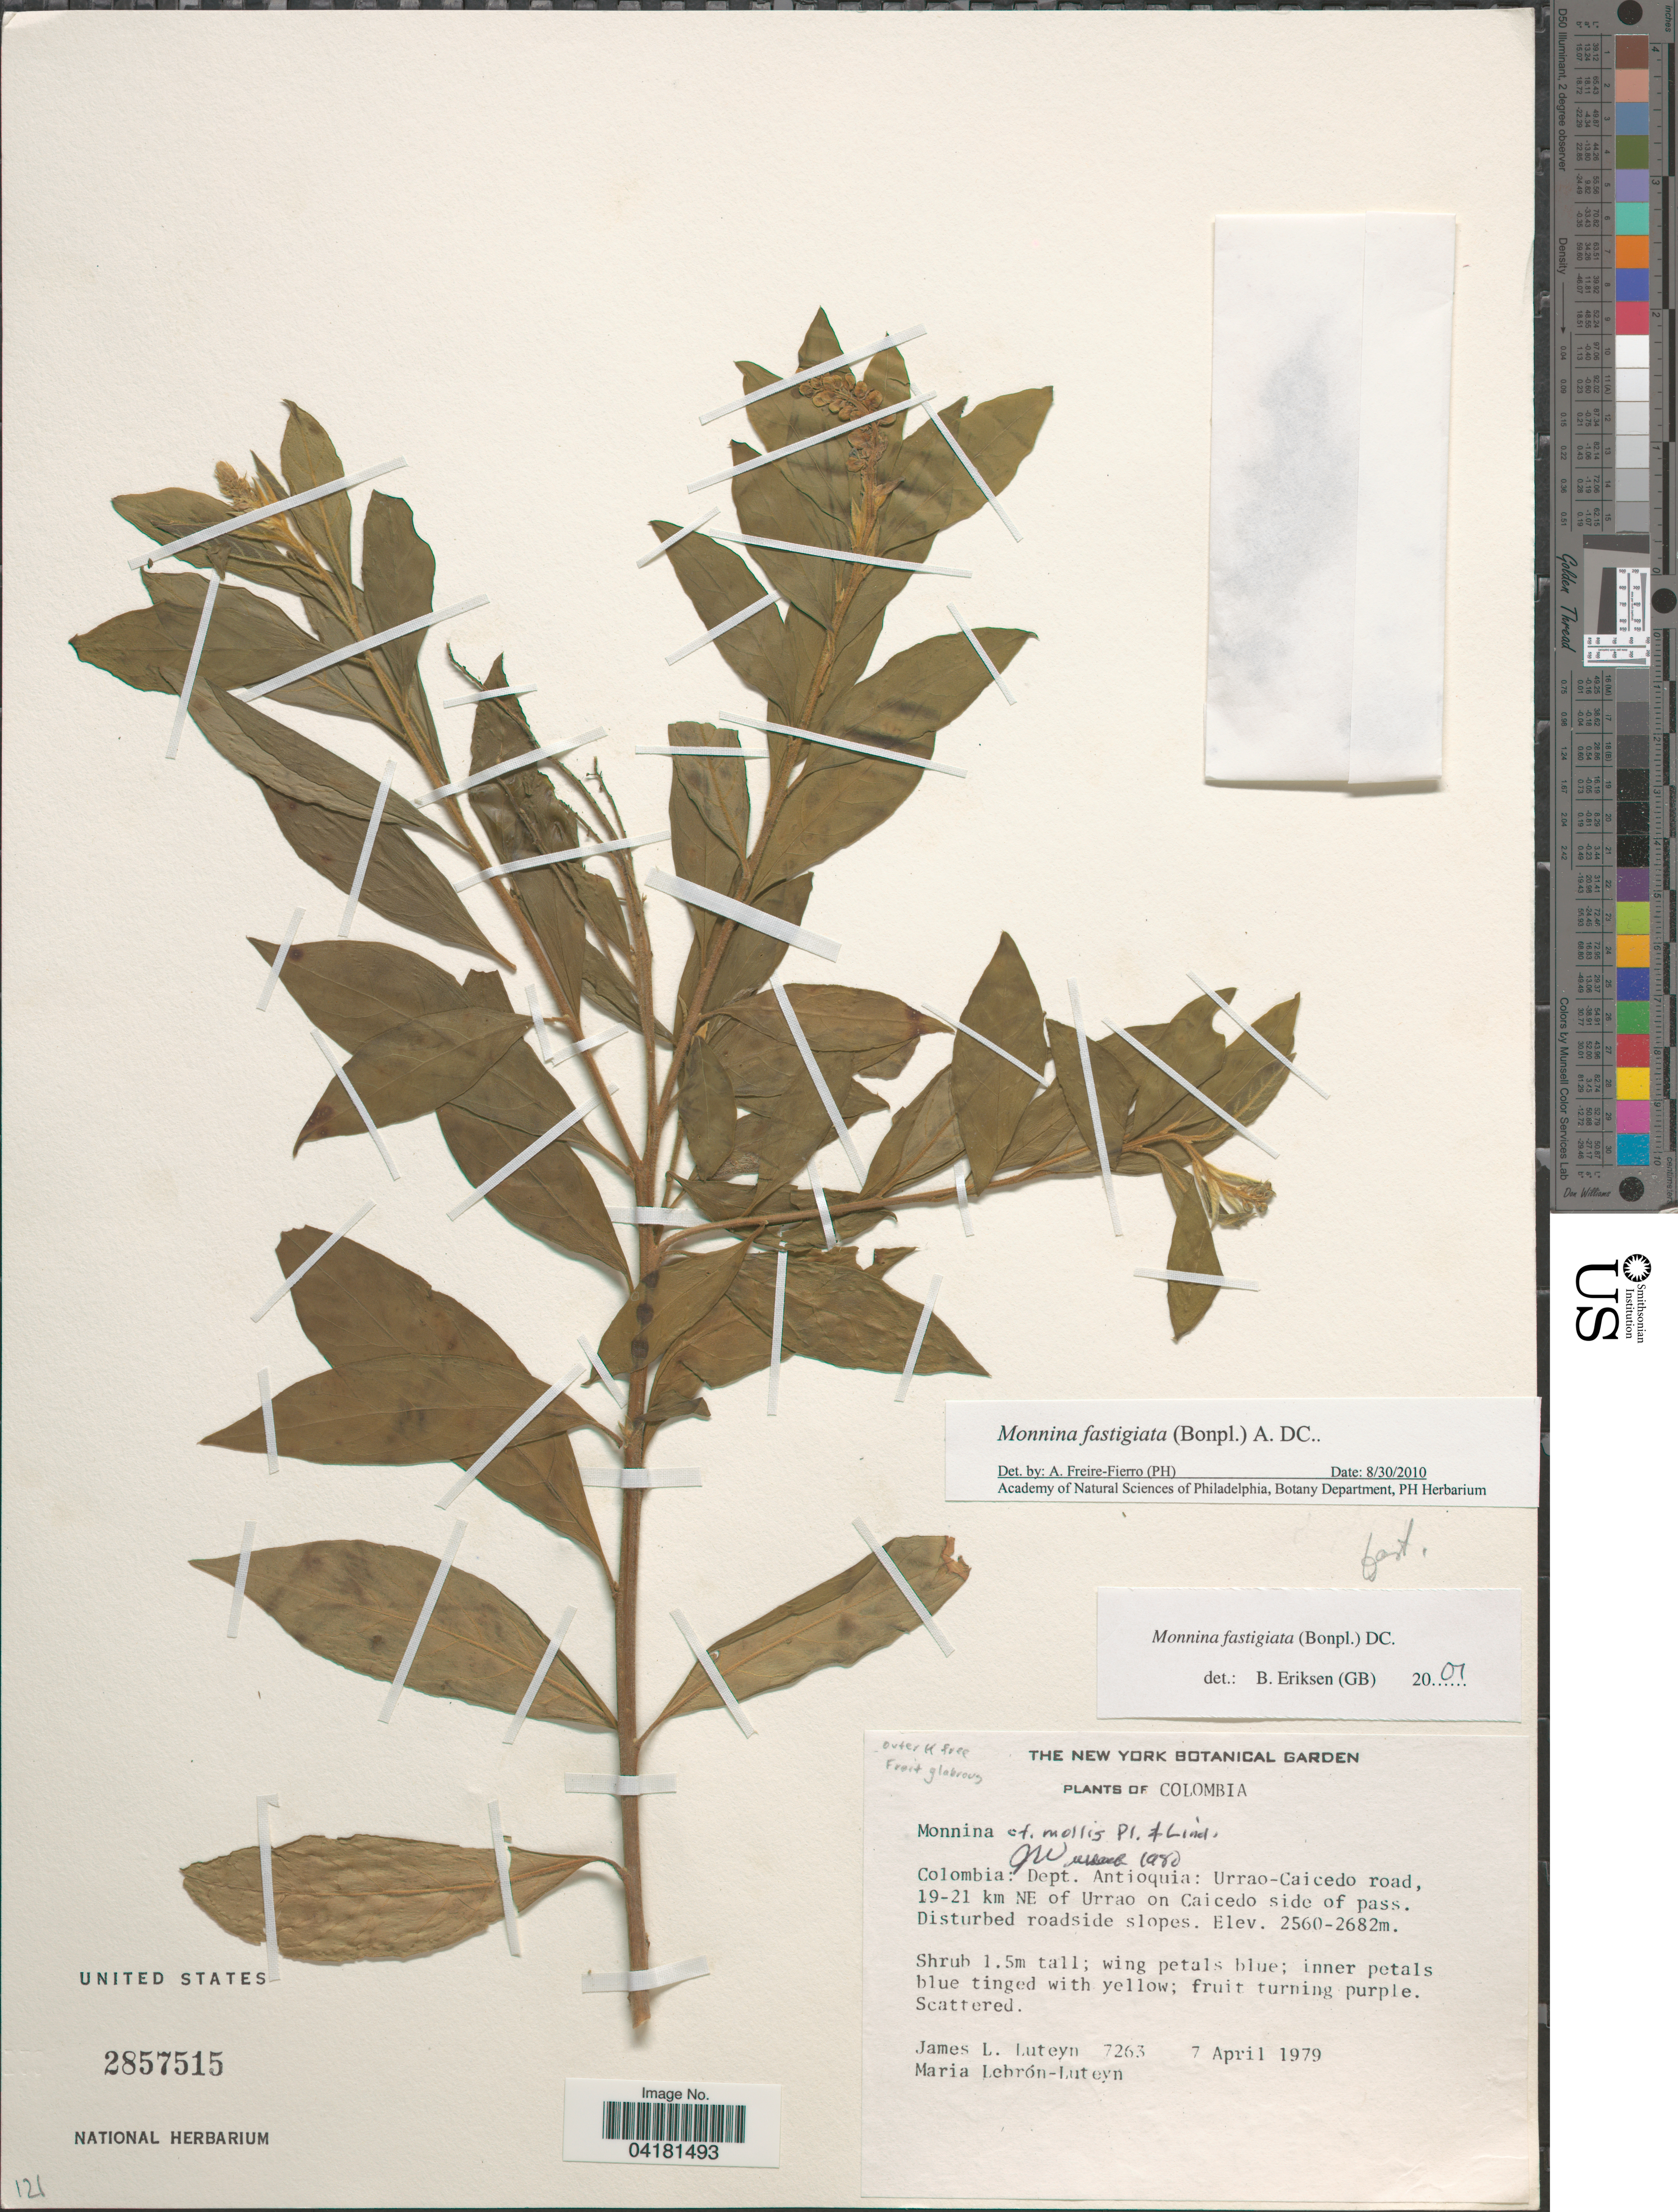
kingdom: Plantae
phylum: Tracheophyta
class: Magnoliopsida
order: Fabales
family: Polygalaceae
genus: Monnina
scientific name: Monnina fastigiata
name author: (Bonpl.) DC.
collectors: J. Luteyn & M. L. Lebrón-Luteyn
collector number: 7263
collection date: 1979-04-07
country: Colombia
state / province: Antioquia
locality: Dept. Antioquia: Urrao-Caicedo road, 19-21 km NE of Urrao on Caicedo side of pass.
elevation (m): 2560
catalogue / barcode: US 2857515